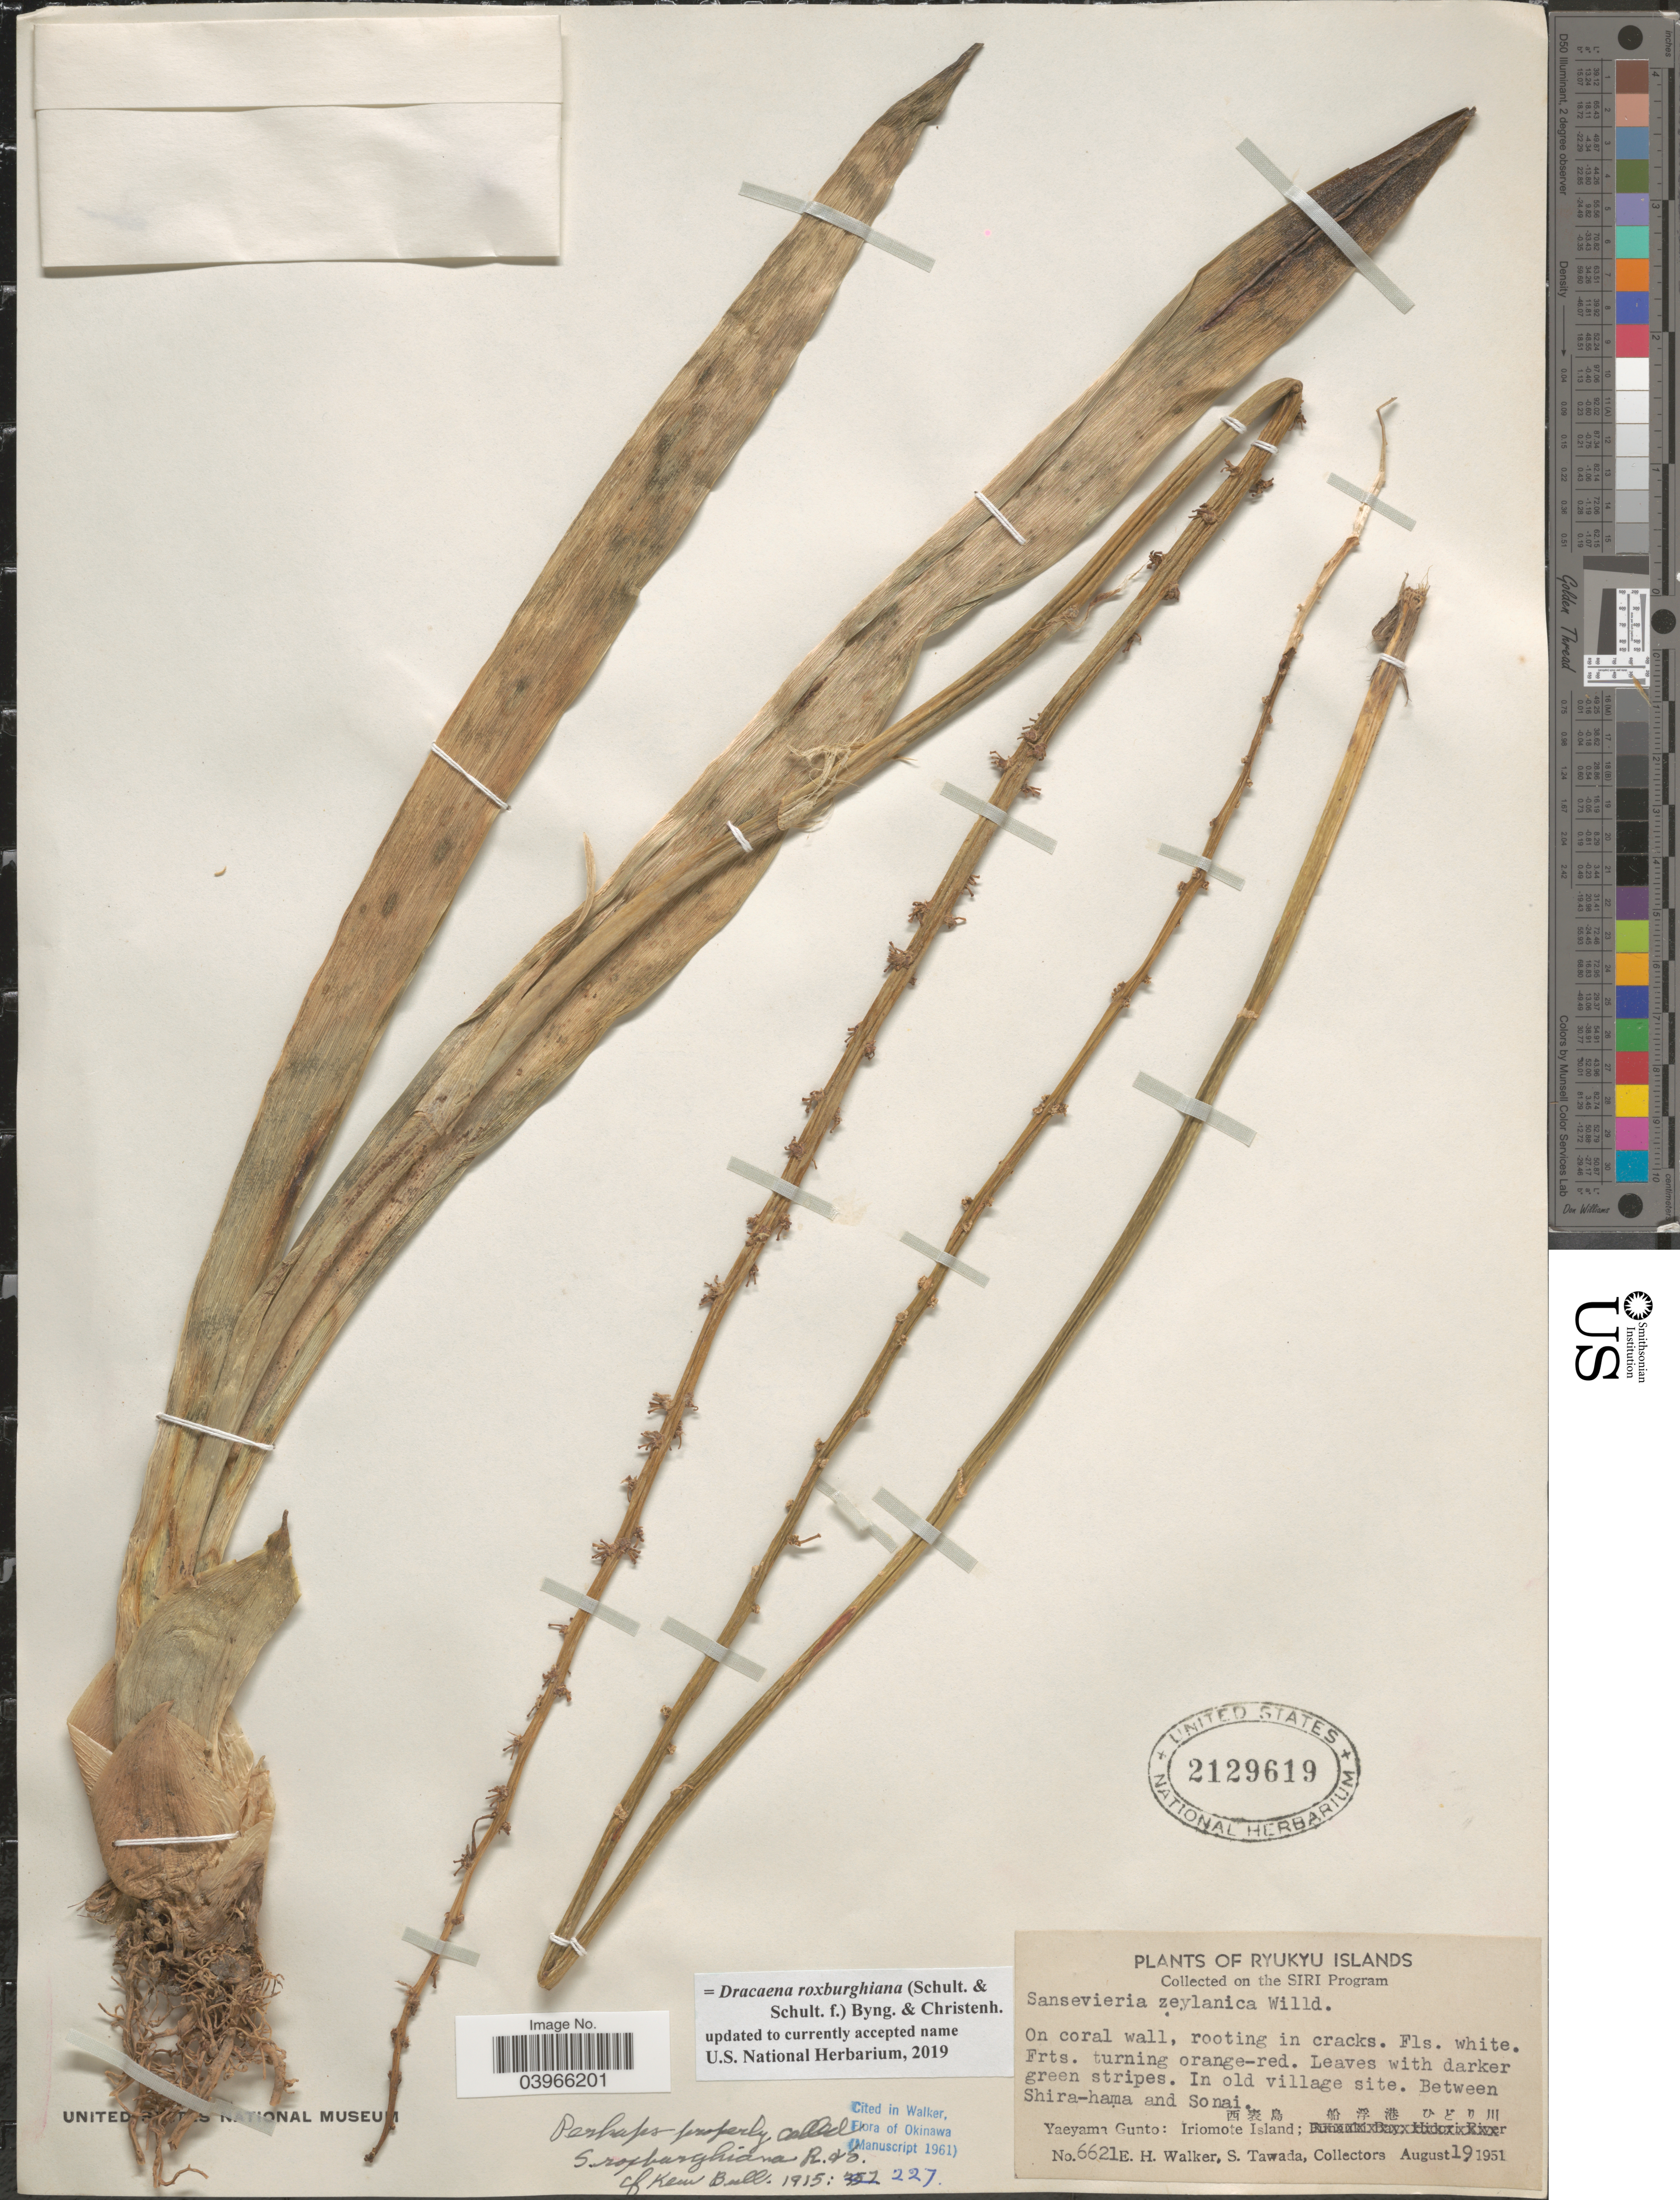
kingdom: Plantae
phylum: Tracheophyta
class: Liliopsida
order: Asparagales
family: Asparagaceae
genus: Dracaena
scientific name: Dracaena roxburghiana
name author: (Schult. f.) Byng & Christenh.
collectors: E. H. Walker & S. Tawada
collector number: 6621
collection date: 1951-08-19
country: Japan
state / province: Okinawa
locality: Ryukyu Islands. On coral wall, rooting in cracks. In old village site. Between Shira-hama and Sonai. X. Yaeyama Gunto: Iriomote Island.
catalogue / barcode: US 2129619